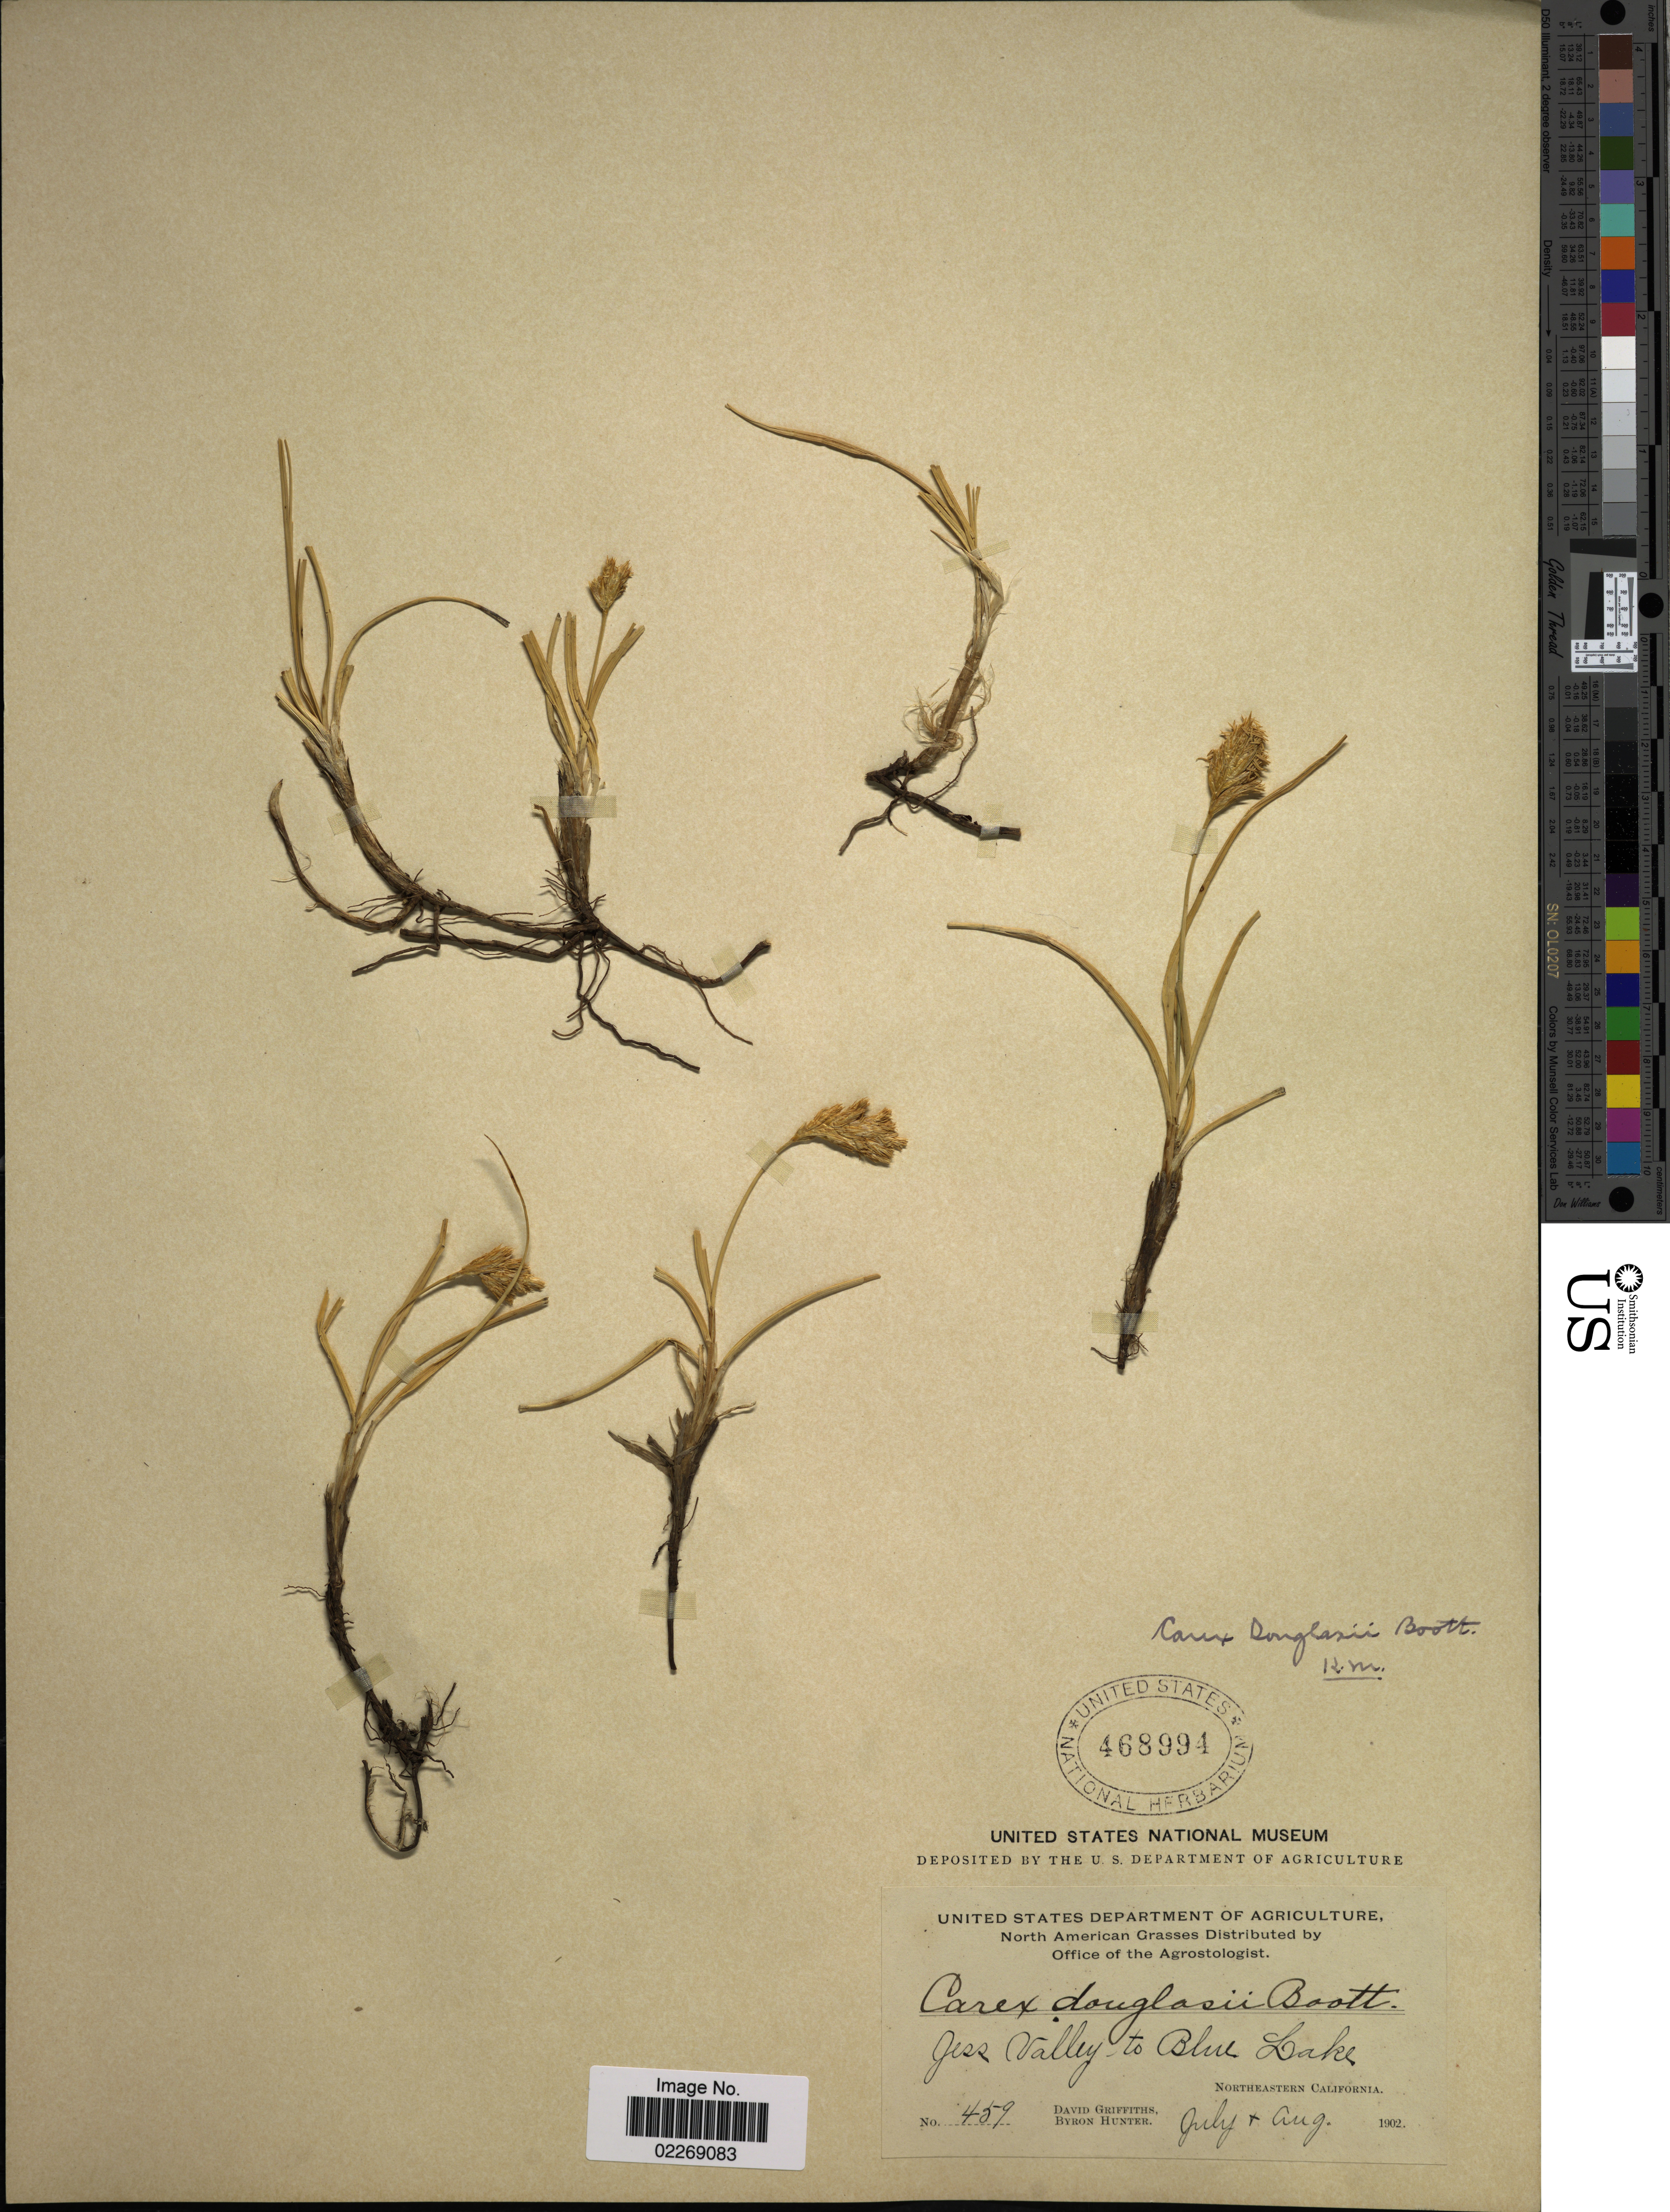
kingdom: Plantae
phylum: Tracheophyta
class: Liliopsida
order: Poales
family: Cyperaceae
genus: Carex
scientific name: Carex douglasii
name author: Boott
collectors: D. Griffiths & B. Hunter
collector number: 459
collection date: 1902-07/1902-08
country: United States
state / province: California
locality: Jess Valley to Blue Lake, Northeastern California.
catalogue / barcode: US 468994